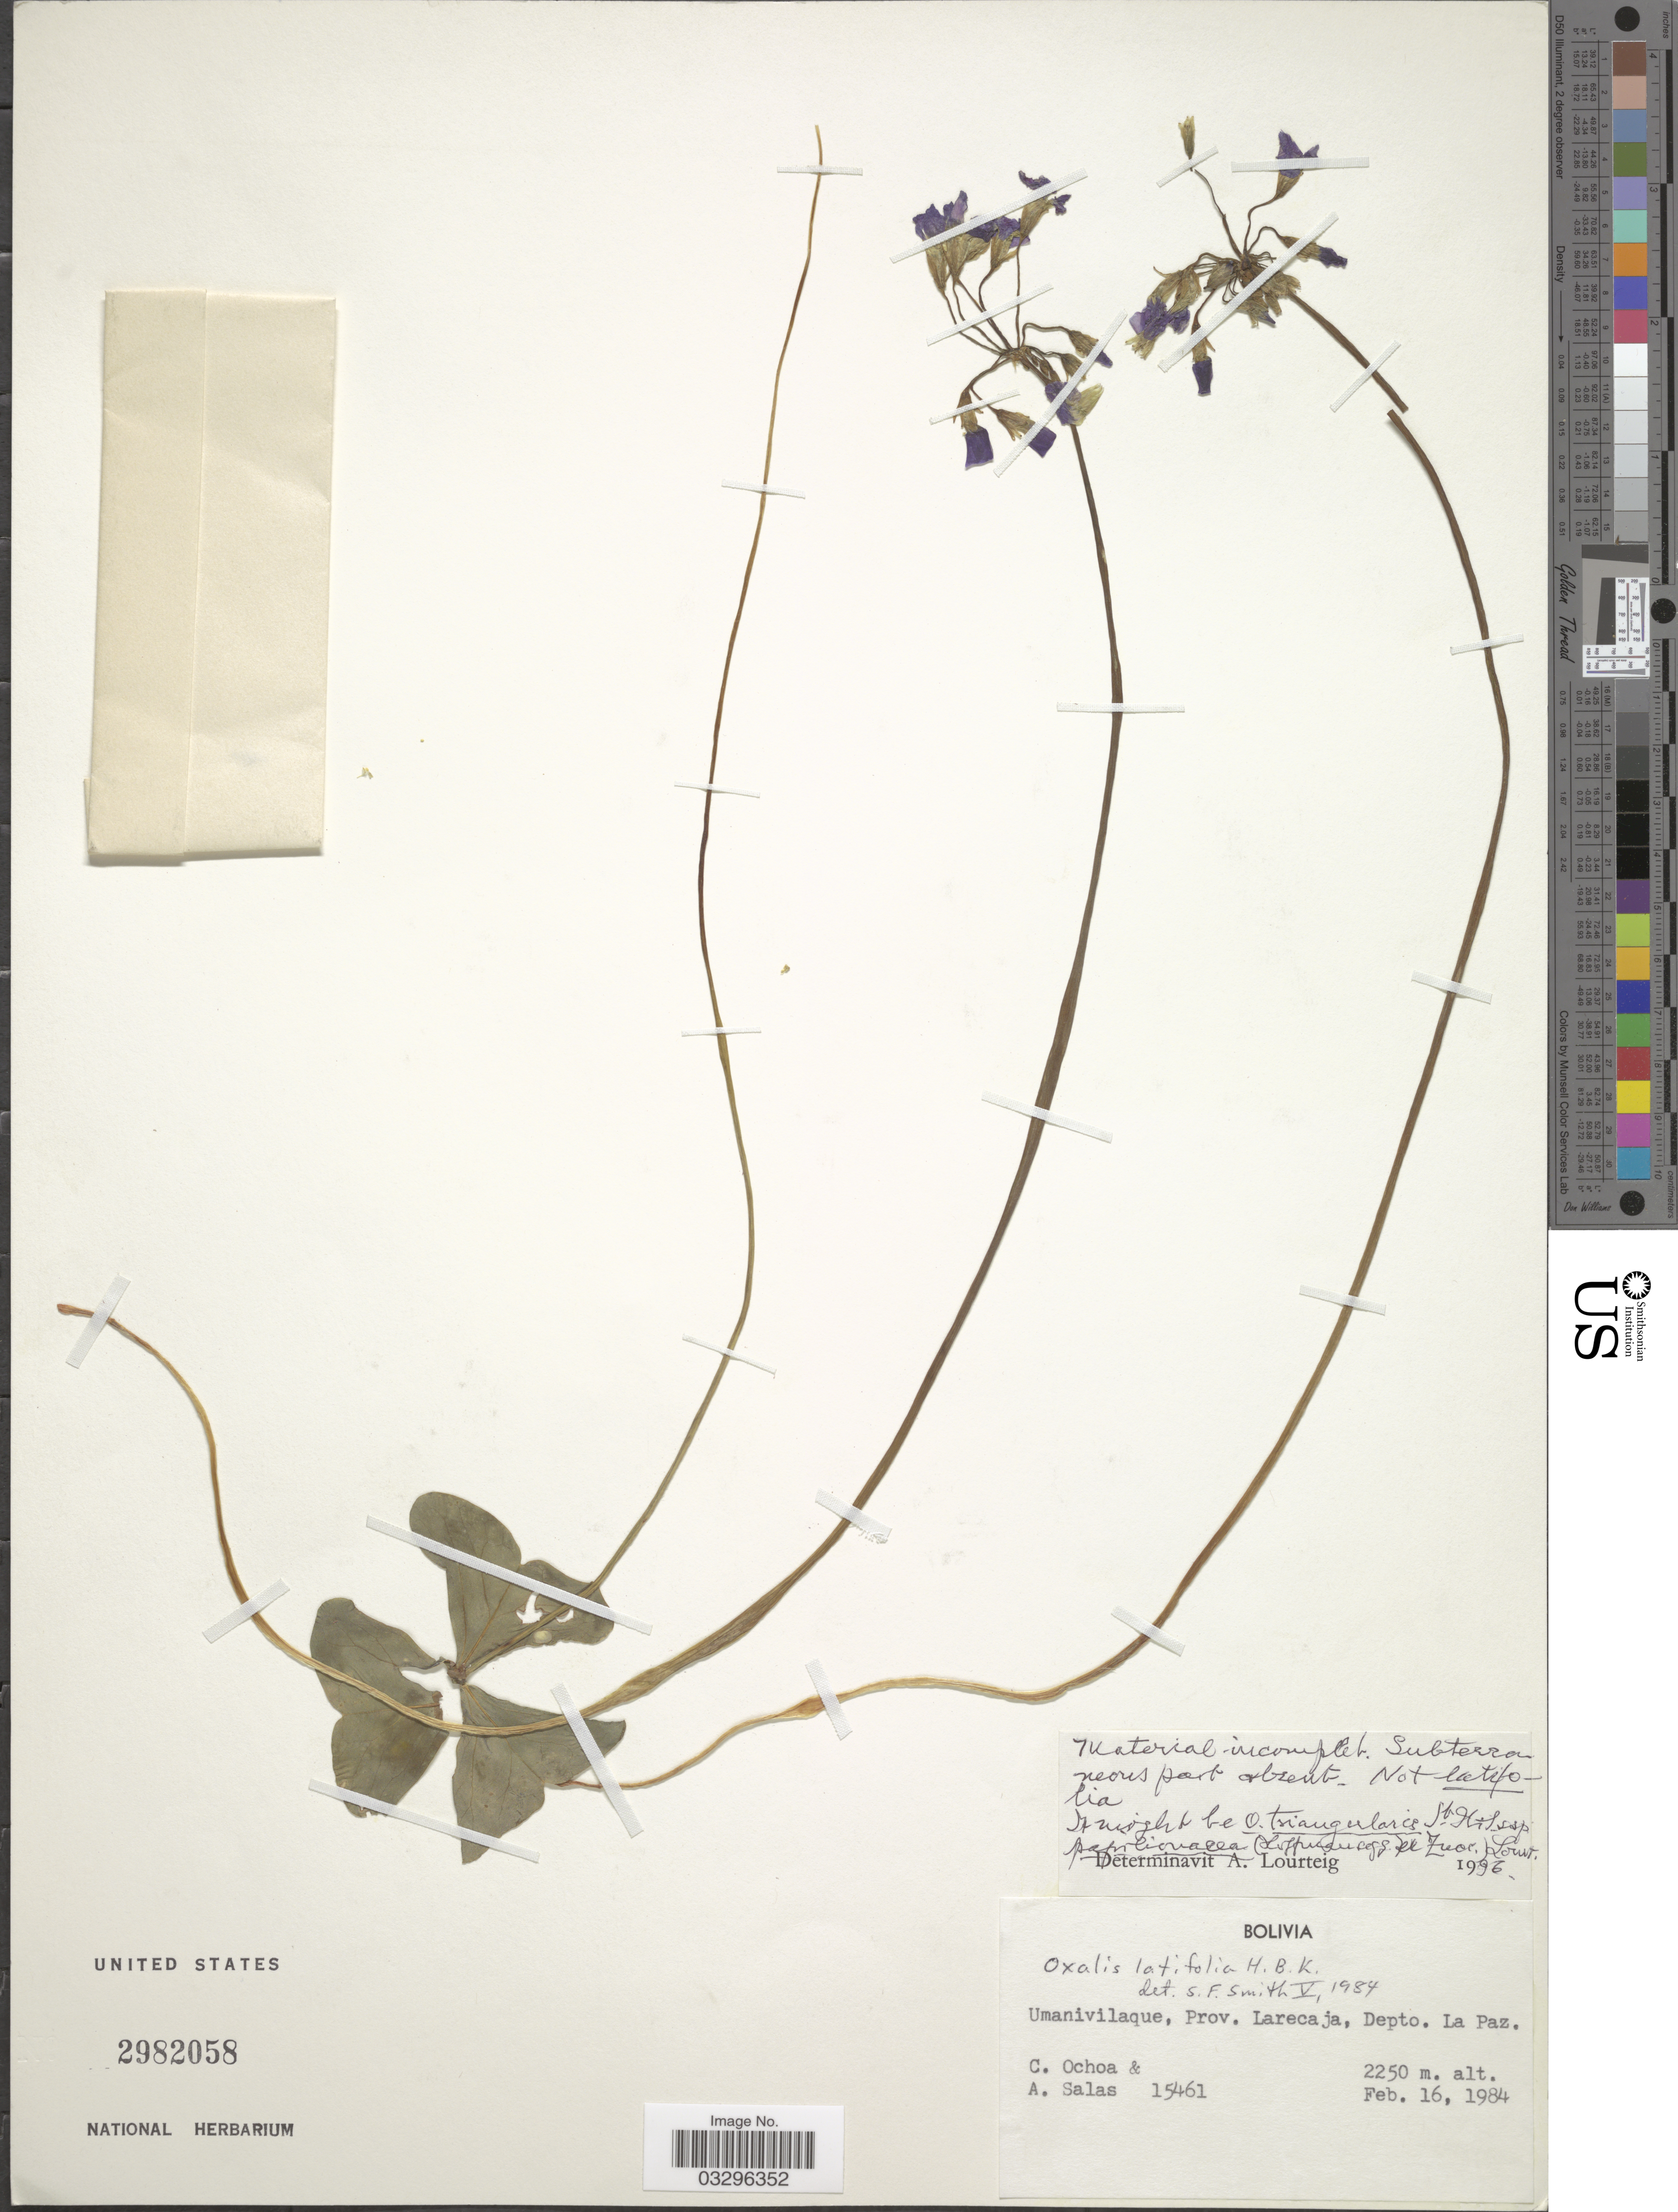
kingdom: Plantae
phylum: Tracheophyta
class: Magnoliopsida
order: Oxalidales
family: Oxalidaceae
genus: Oxalis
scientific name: Oxalis triangularis subsp. papilionacea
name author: (Hoffmanns. ex Zucc.) Lourteig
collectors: C. Ochoa & A. Salas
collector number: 15461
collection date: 1984-02-16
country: Bolivia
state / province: La Paz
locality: Umanivilaque, Prov. Larecaja, Depto. La Paz.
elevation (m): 2250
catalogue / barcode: US 2982058